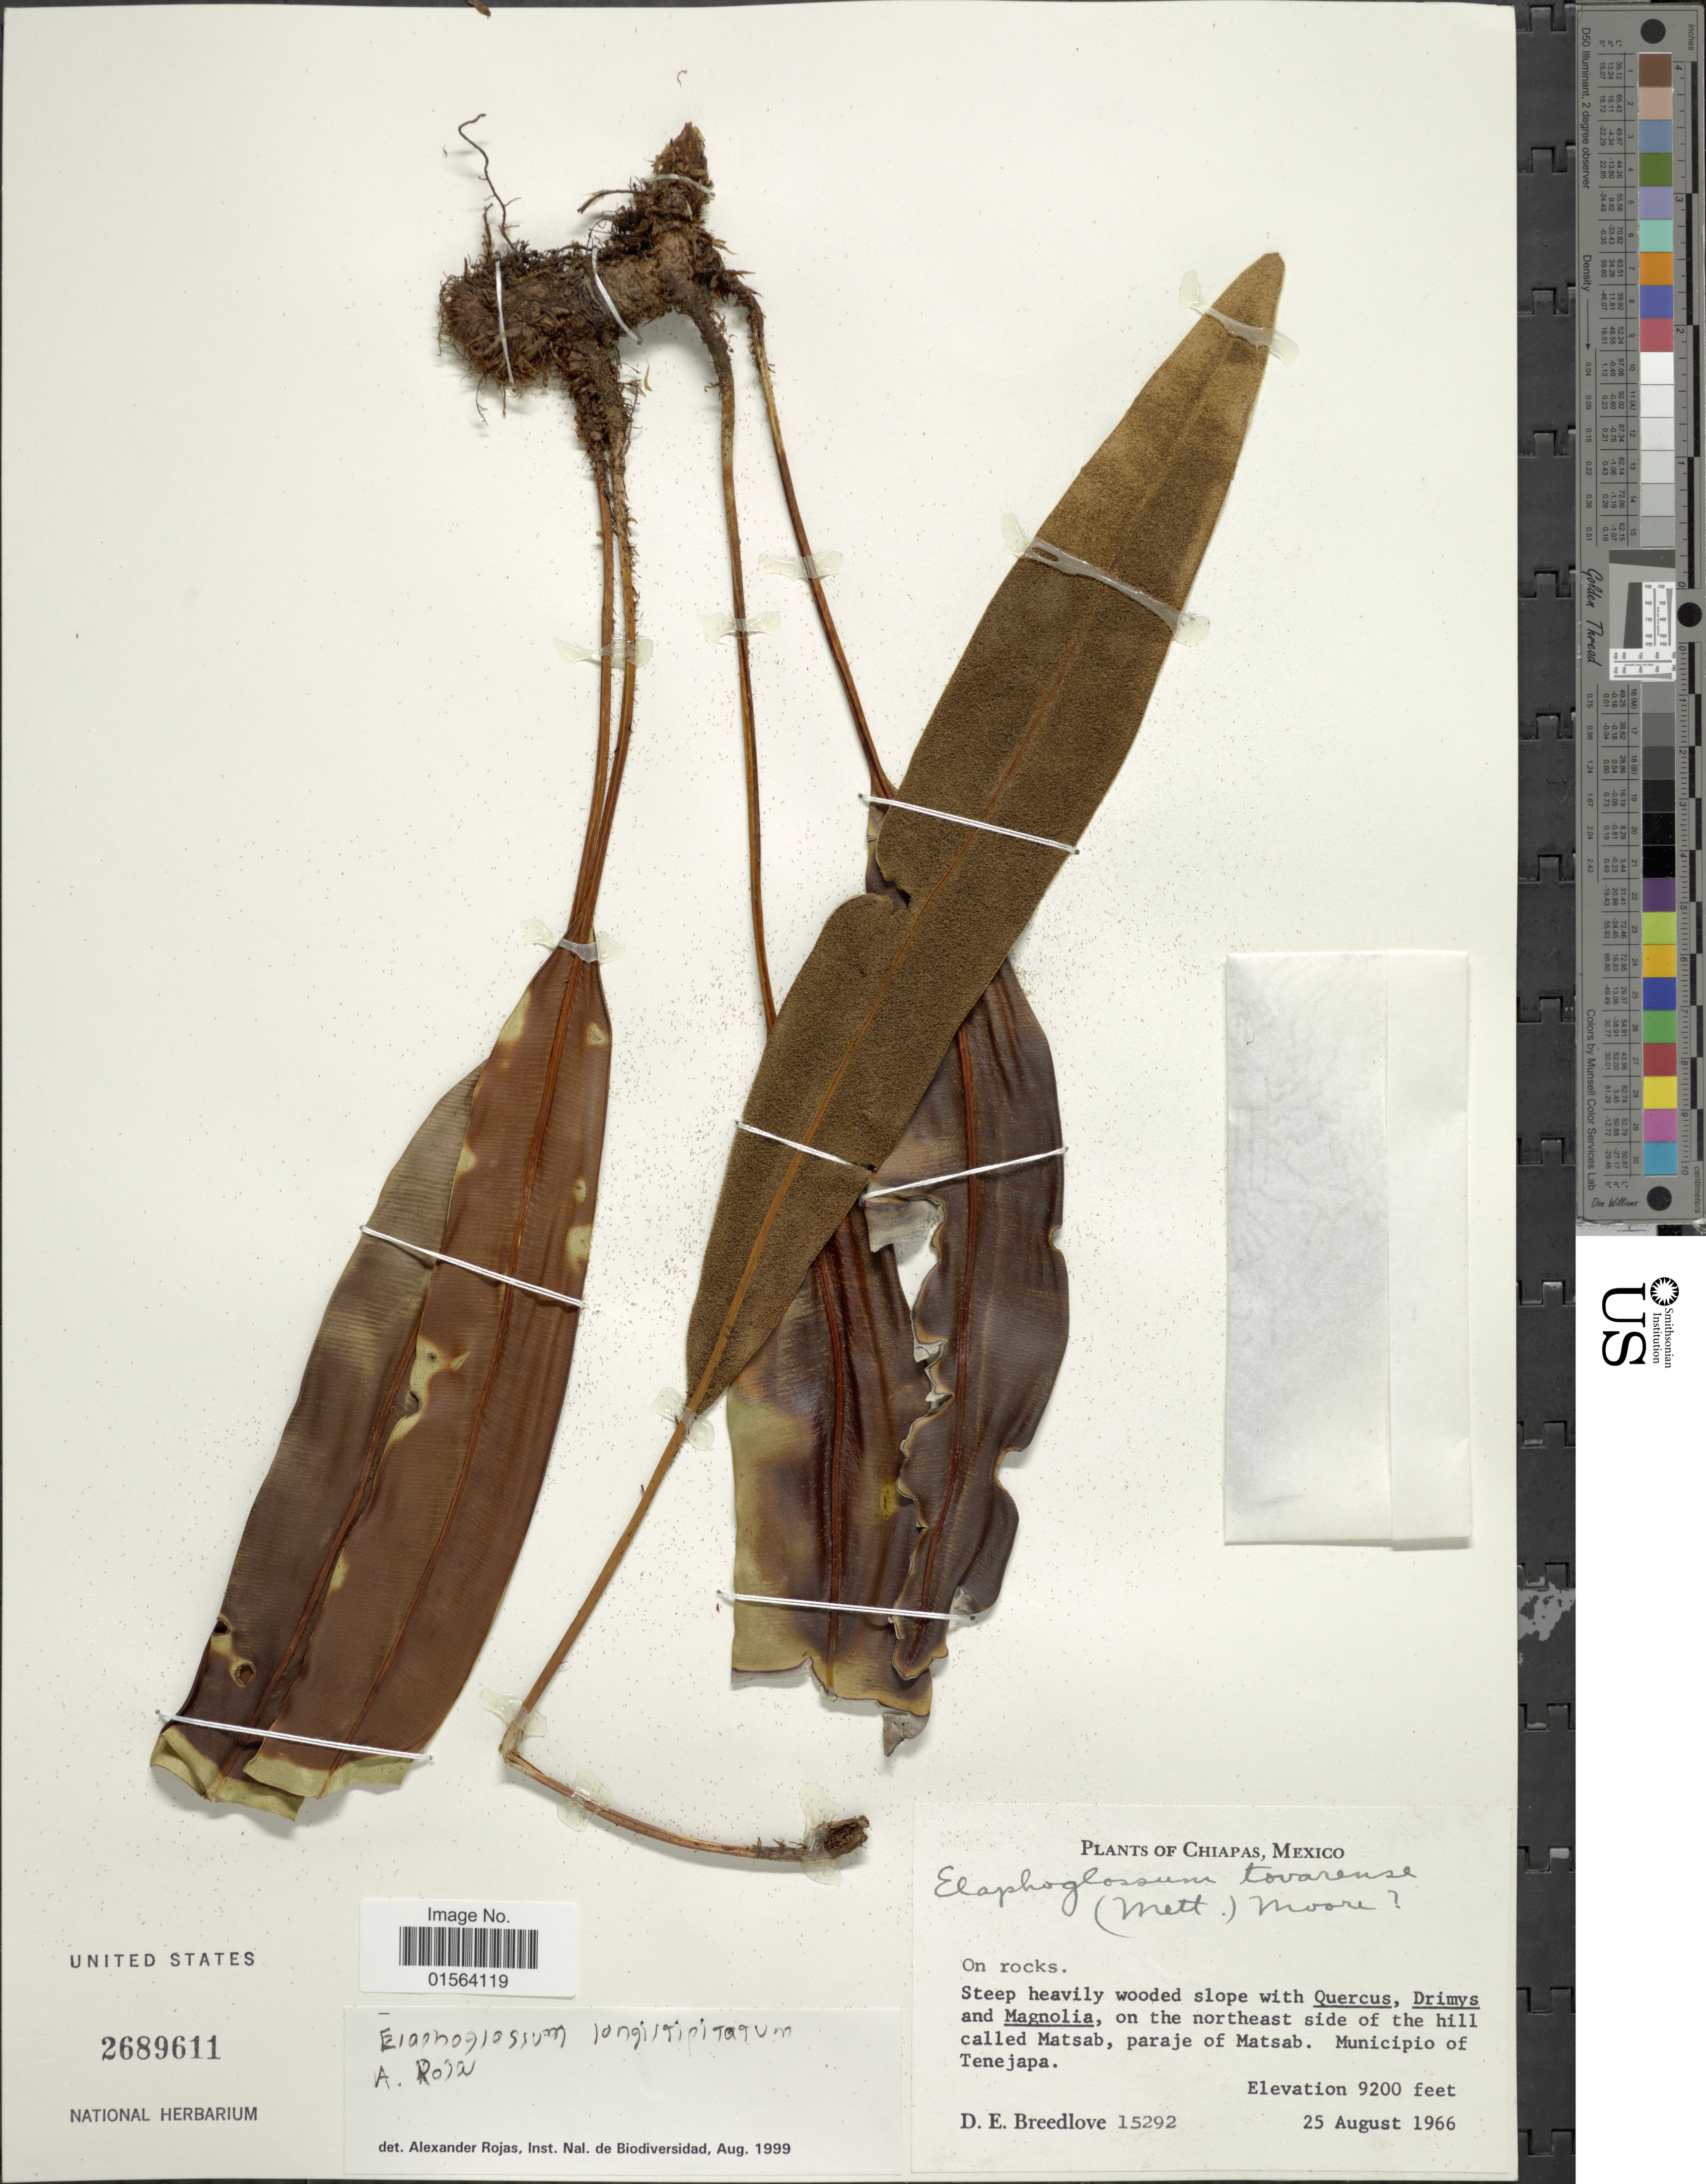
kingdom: Plantae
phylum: Tracheophyta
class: Polypodiopsida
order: Polypodiales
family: Dryopteridaceae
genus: Elaphoglossum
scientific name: Elaphoglossum latifolium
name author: (Sw.) J. Sm.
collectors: D. E. Breedlove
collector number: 15292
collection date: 1966-08-25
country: Mexico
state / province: Chiapas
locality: On the northeast side of the hill calles Matsab, paraje of Matsab, Municipio Tenejapa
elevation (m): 2804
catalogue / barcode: US 2689611